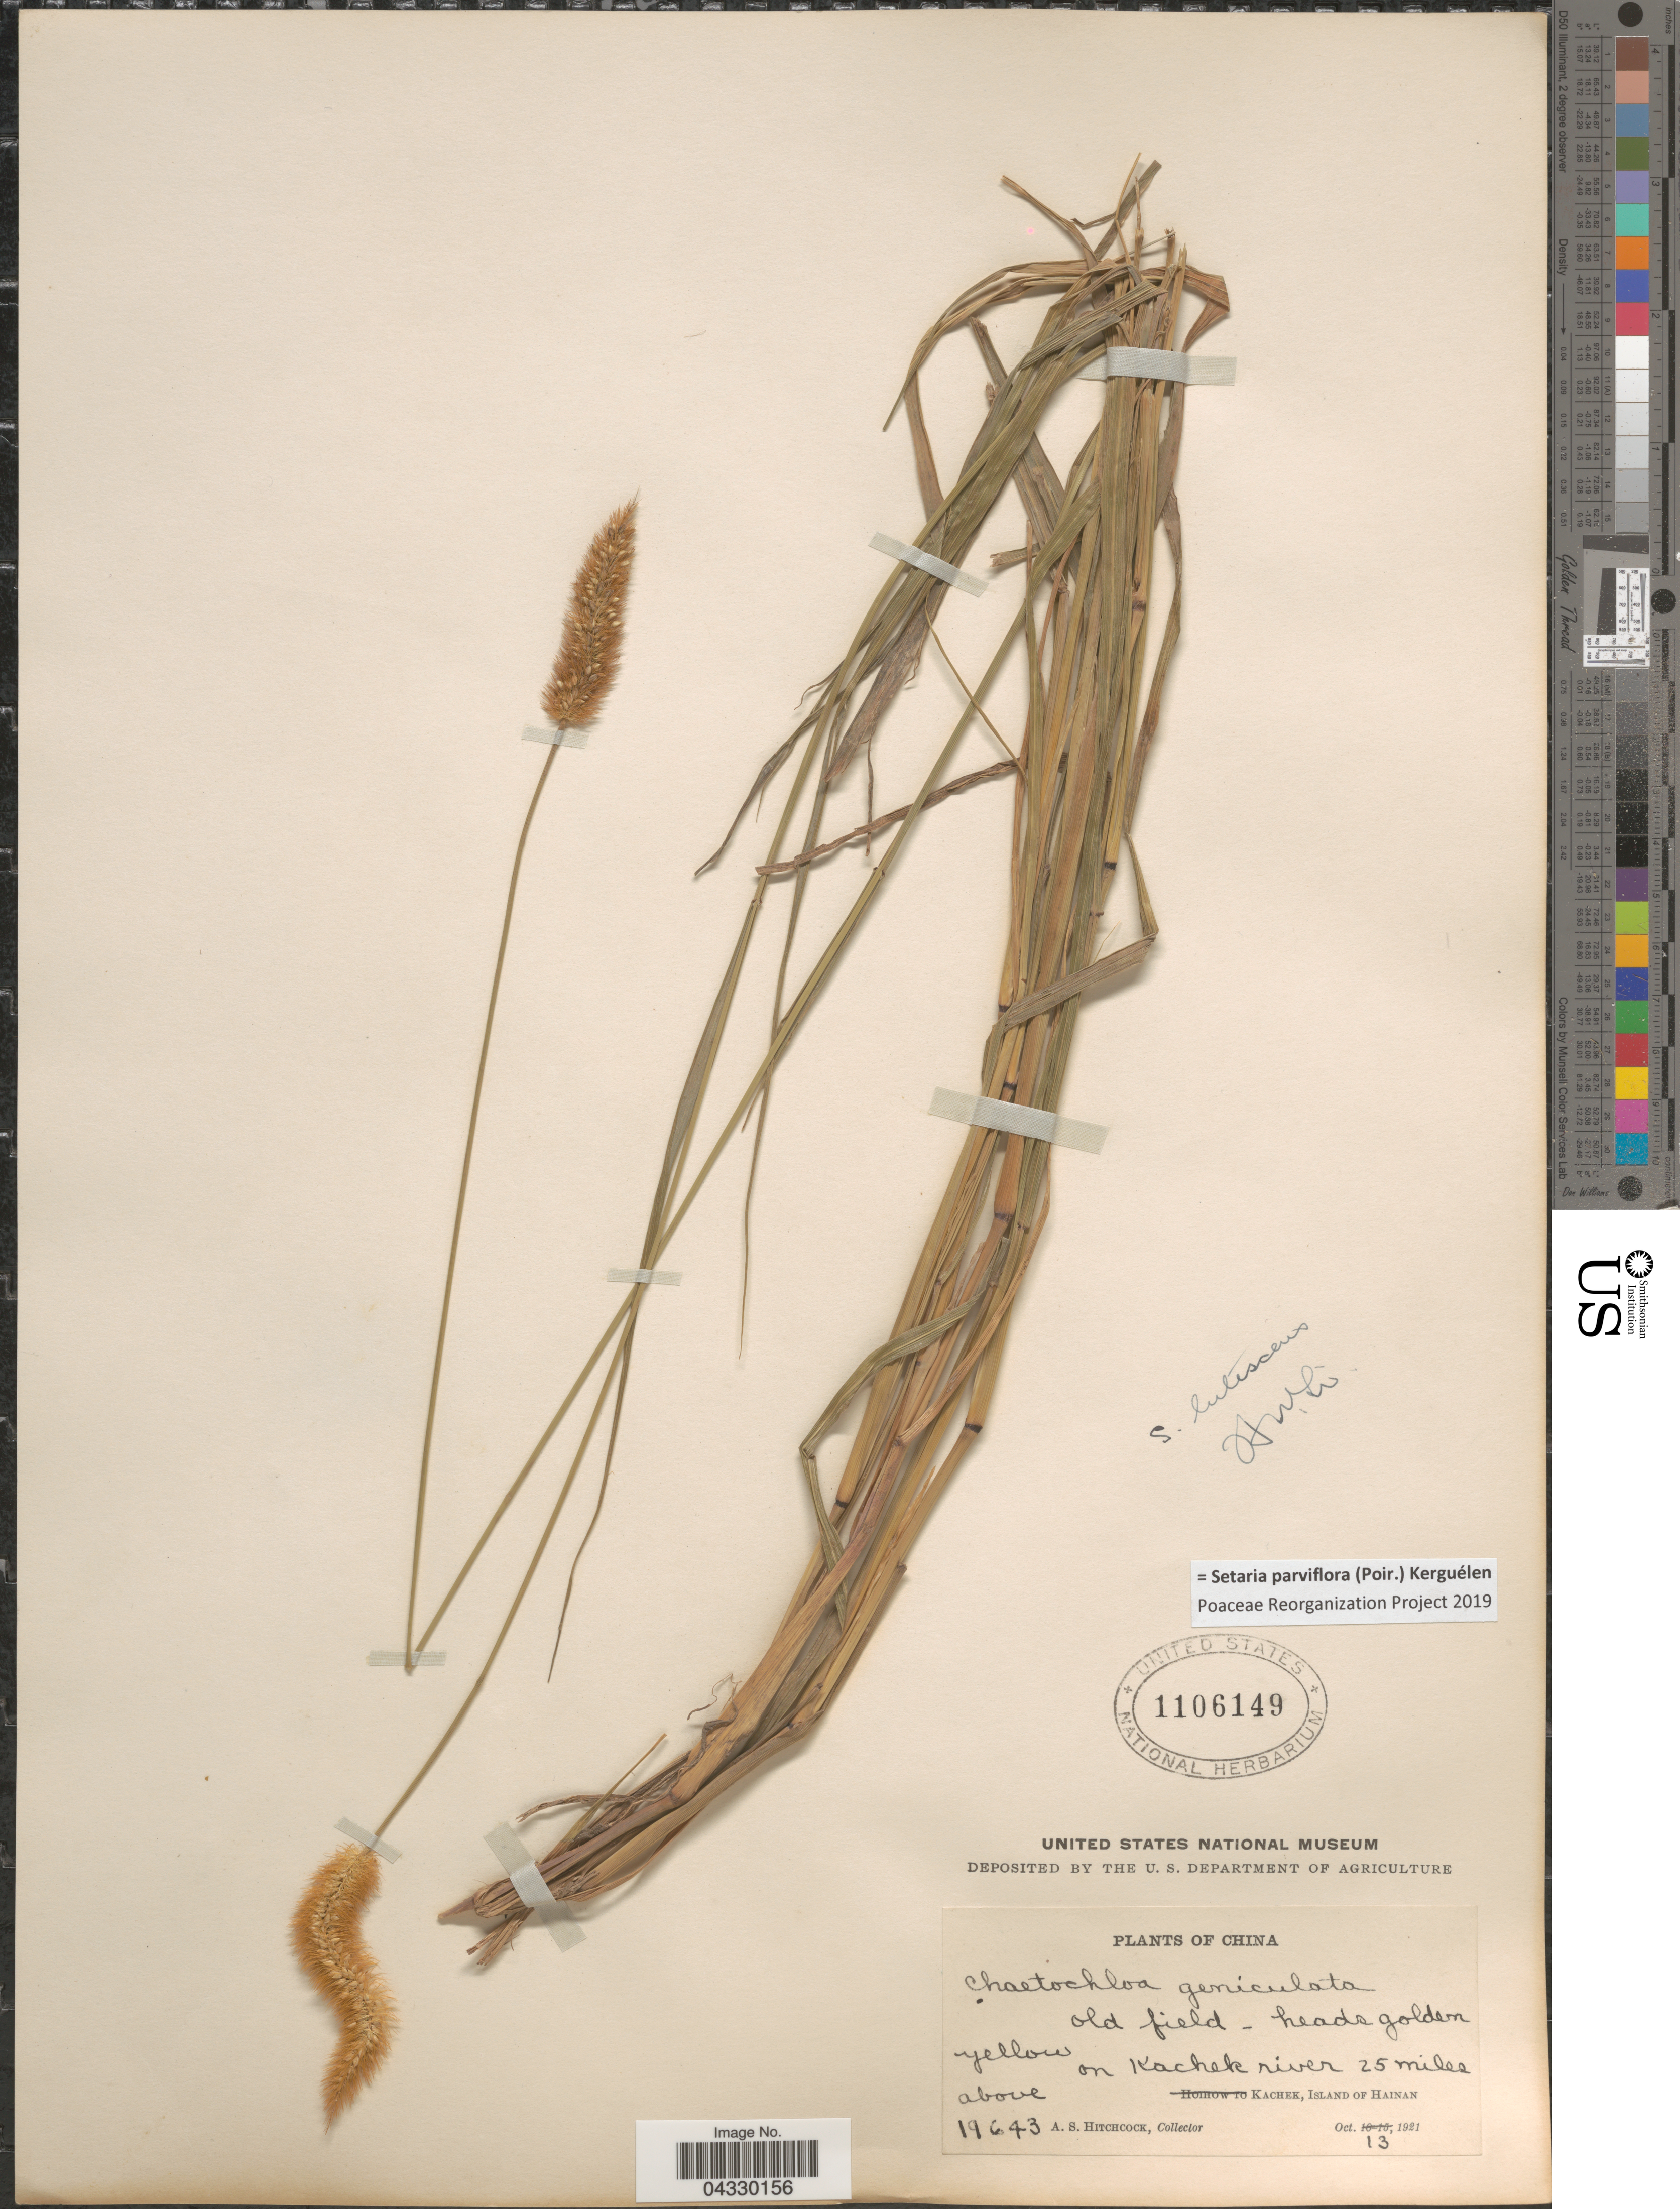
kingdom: Plantae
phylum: Tracheophyta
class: Liliopsida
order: Poales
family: Poaceae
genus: Setaria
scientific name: Setaria parviflora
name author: (Poir.) Kerguélen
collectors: A. S. Hitchcock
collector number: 19643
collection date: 1921-10-13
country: China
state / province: Hainan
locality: On Kachek river 25 miles above Kachek, Island of Hainan.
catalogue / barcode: US 1106149